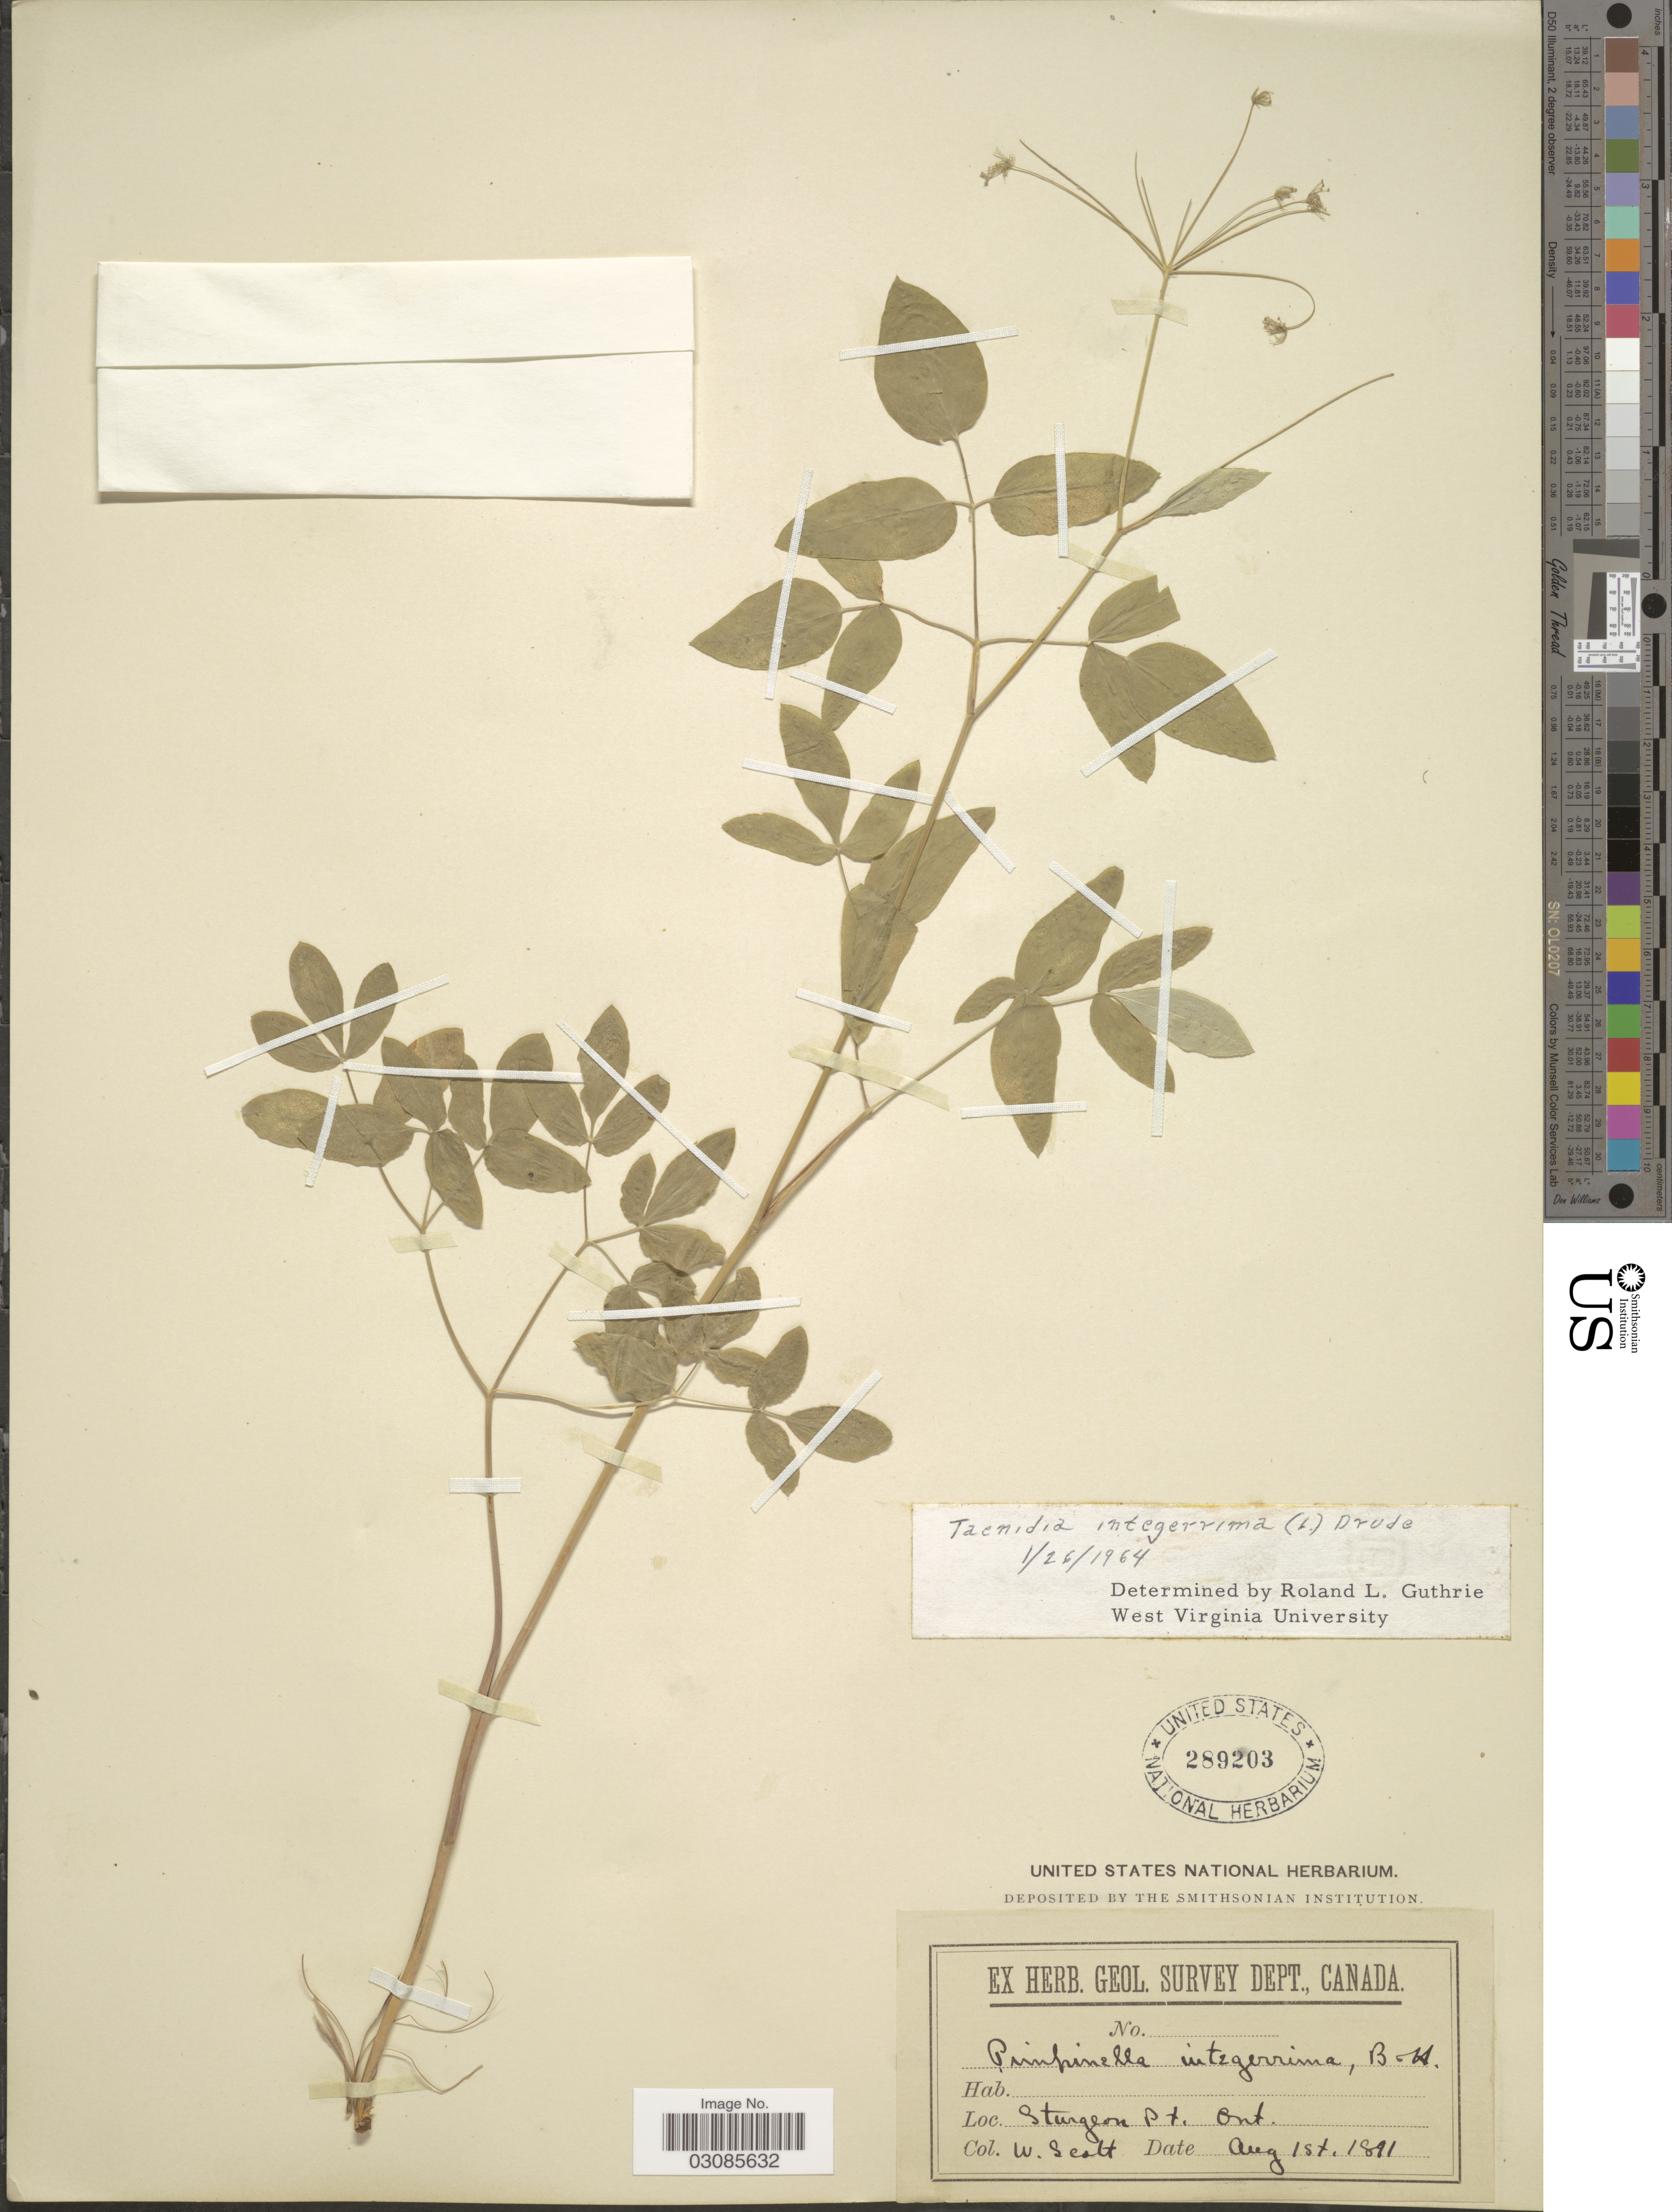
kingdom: Plantae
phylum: Tracheophyta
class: Magnoliopsida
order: Apiales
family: Apiaceae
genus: Taenidia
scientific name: Taenidia integerrima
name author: (L.) Drude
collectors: W. Scott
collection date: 1891-08-01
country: Canada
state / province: Ontario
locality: Sturgeon Pt. Ont.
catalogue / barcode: US 289203